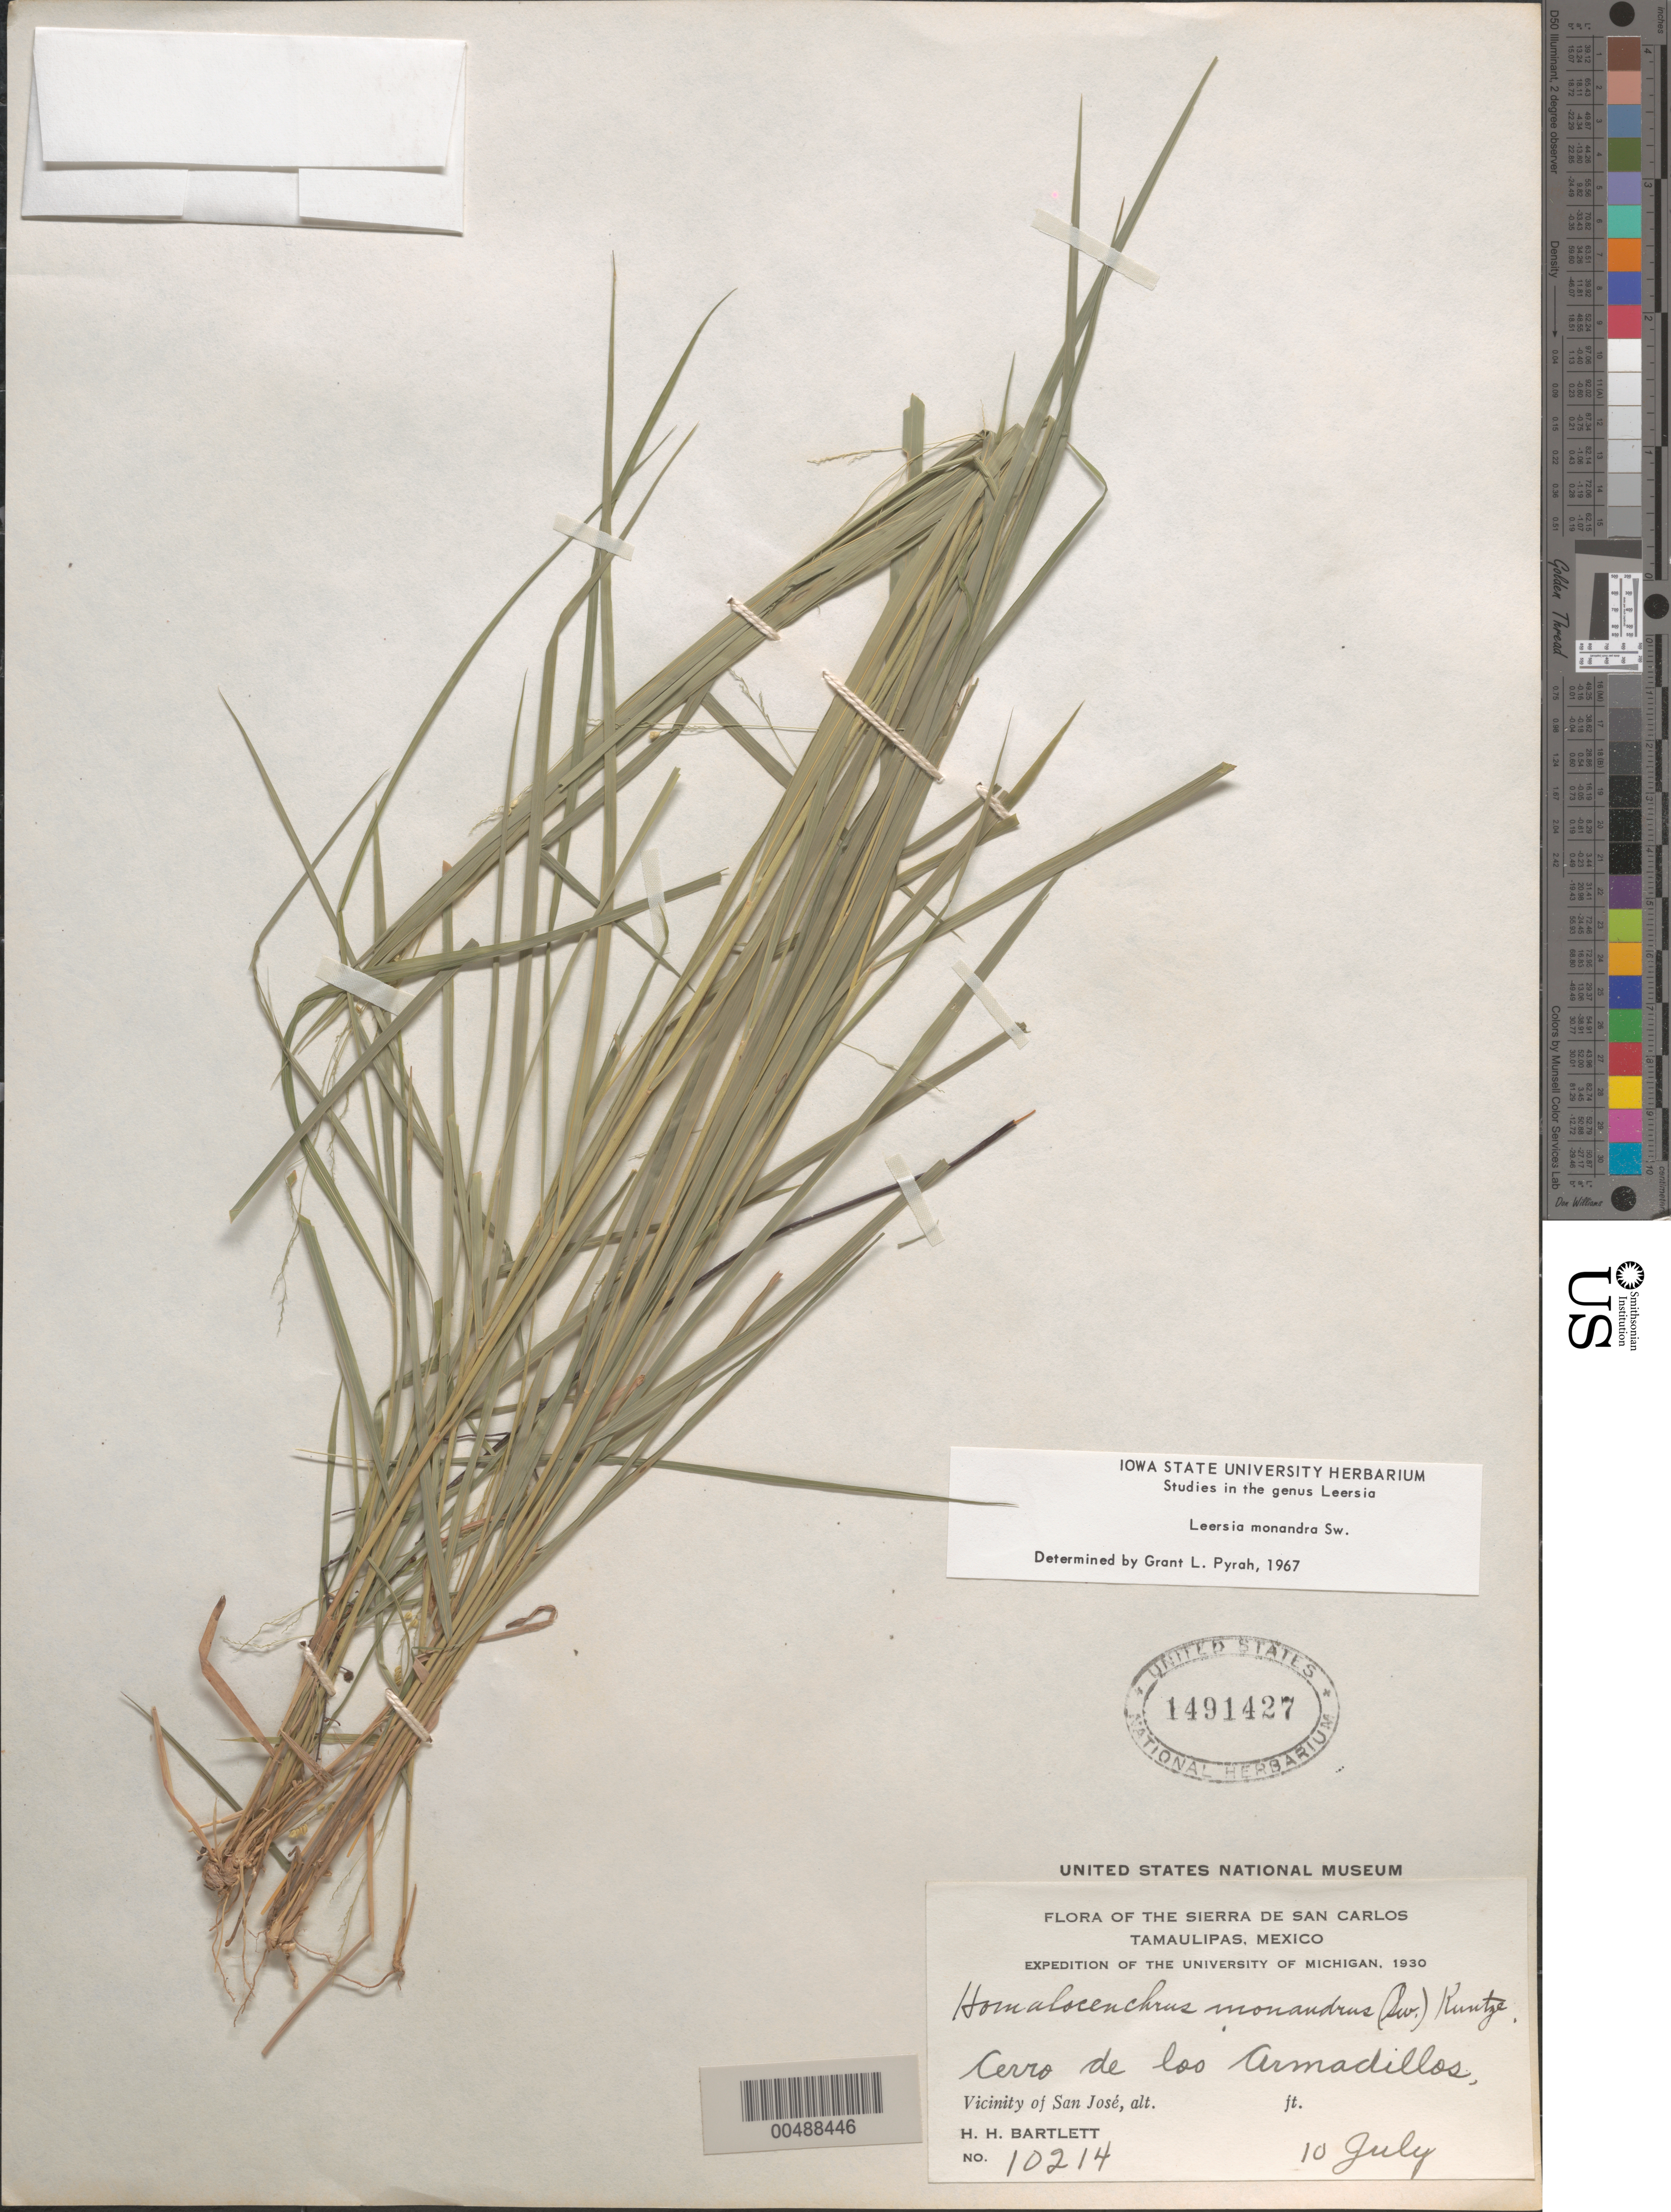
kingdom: Plantae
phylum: Tracheophyta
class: Liliopsida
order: Poales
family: Poaceae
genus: Leersia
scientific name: Leersia monandra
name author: Sw.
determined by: Pyrah, G. L.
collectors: H. H. Bartlett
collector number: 10214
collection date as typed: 10 Jul 1930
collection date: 1930-07-10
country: Mexico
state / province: Tamaulipas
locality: Sierra de San Carlos, Cerro de los Armadillos, vicinity of San Jos‚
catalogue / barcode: US 1491427